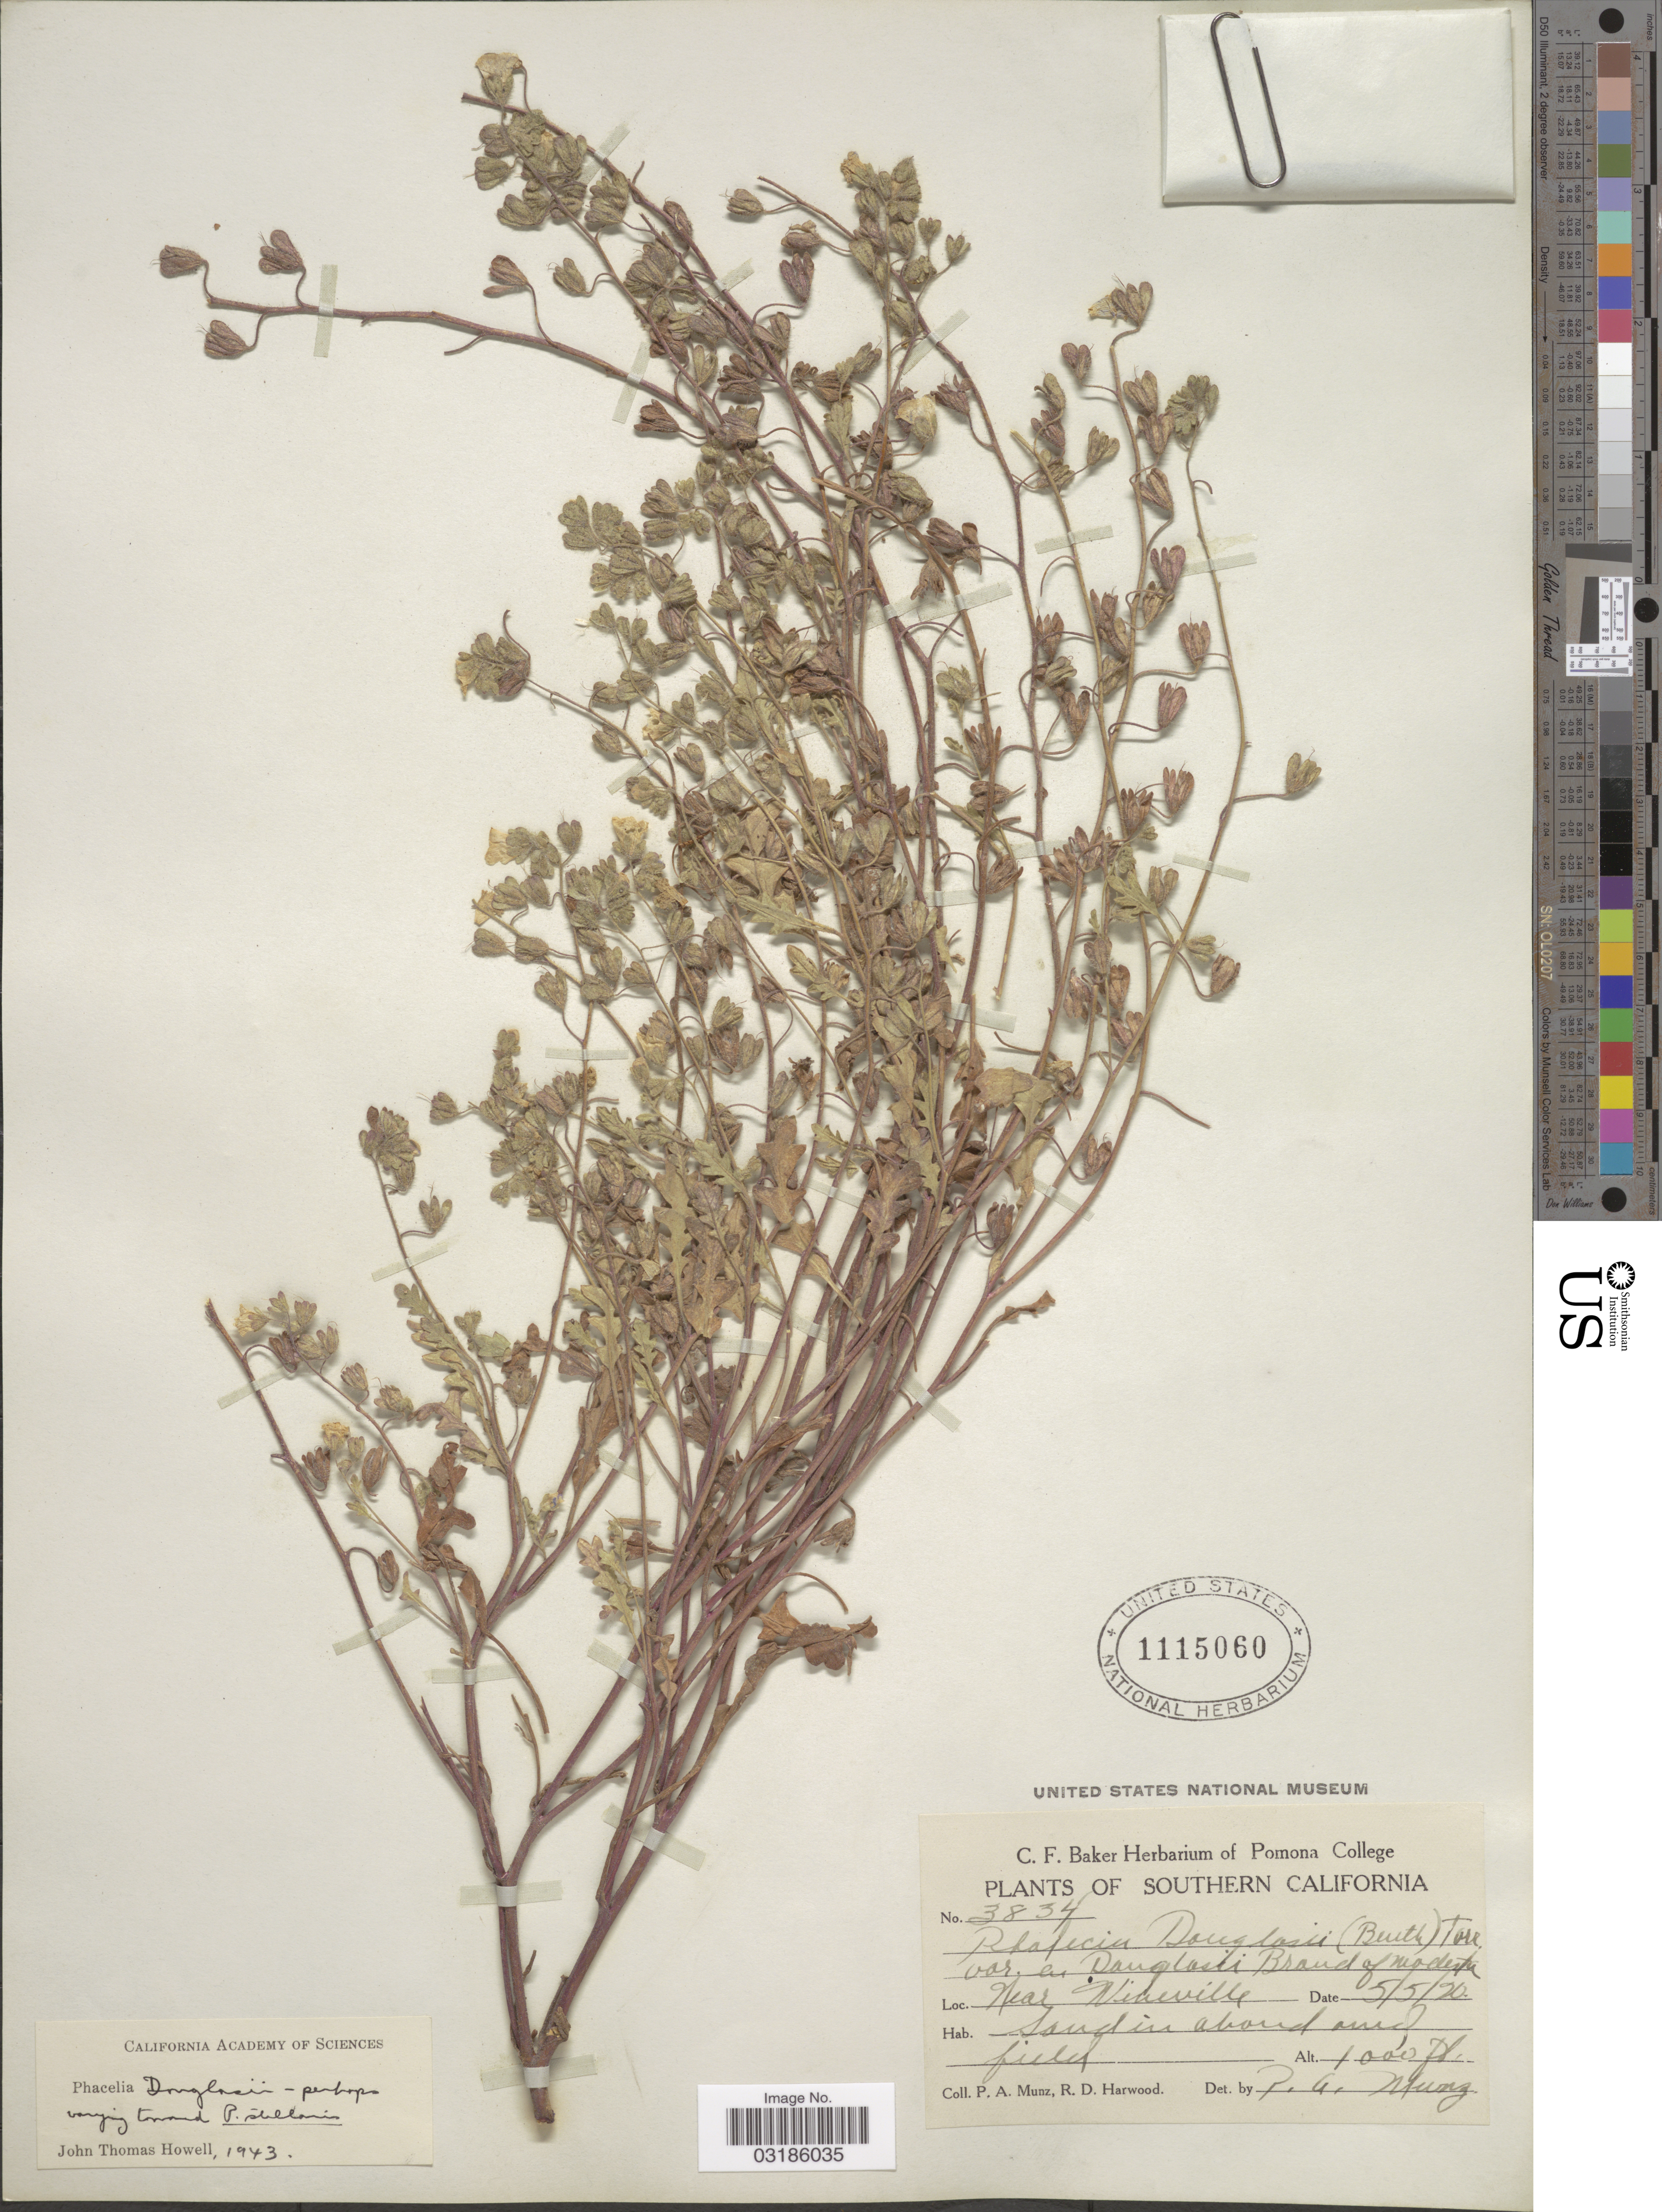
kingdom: Plantae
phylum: Tracheophyta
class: Magnoliopsida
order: Boraginales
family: Hydrophyllaceae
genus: Phacelia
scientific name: Phacelia douglasii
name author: (Benth.) Torr.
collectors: P. A. Munz & R. Harwood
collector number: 3834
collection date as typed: Transcribed d/m/y: 5/5/20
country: United States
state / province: California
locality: Southern California. Near Wineville.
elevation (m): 305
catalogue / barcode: US 1115060